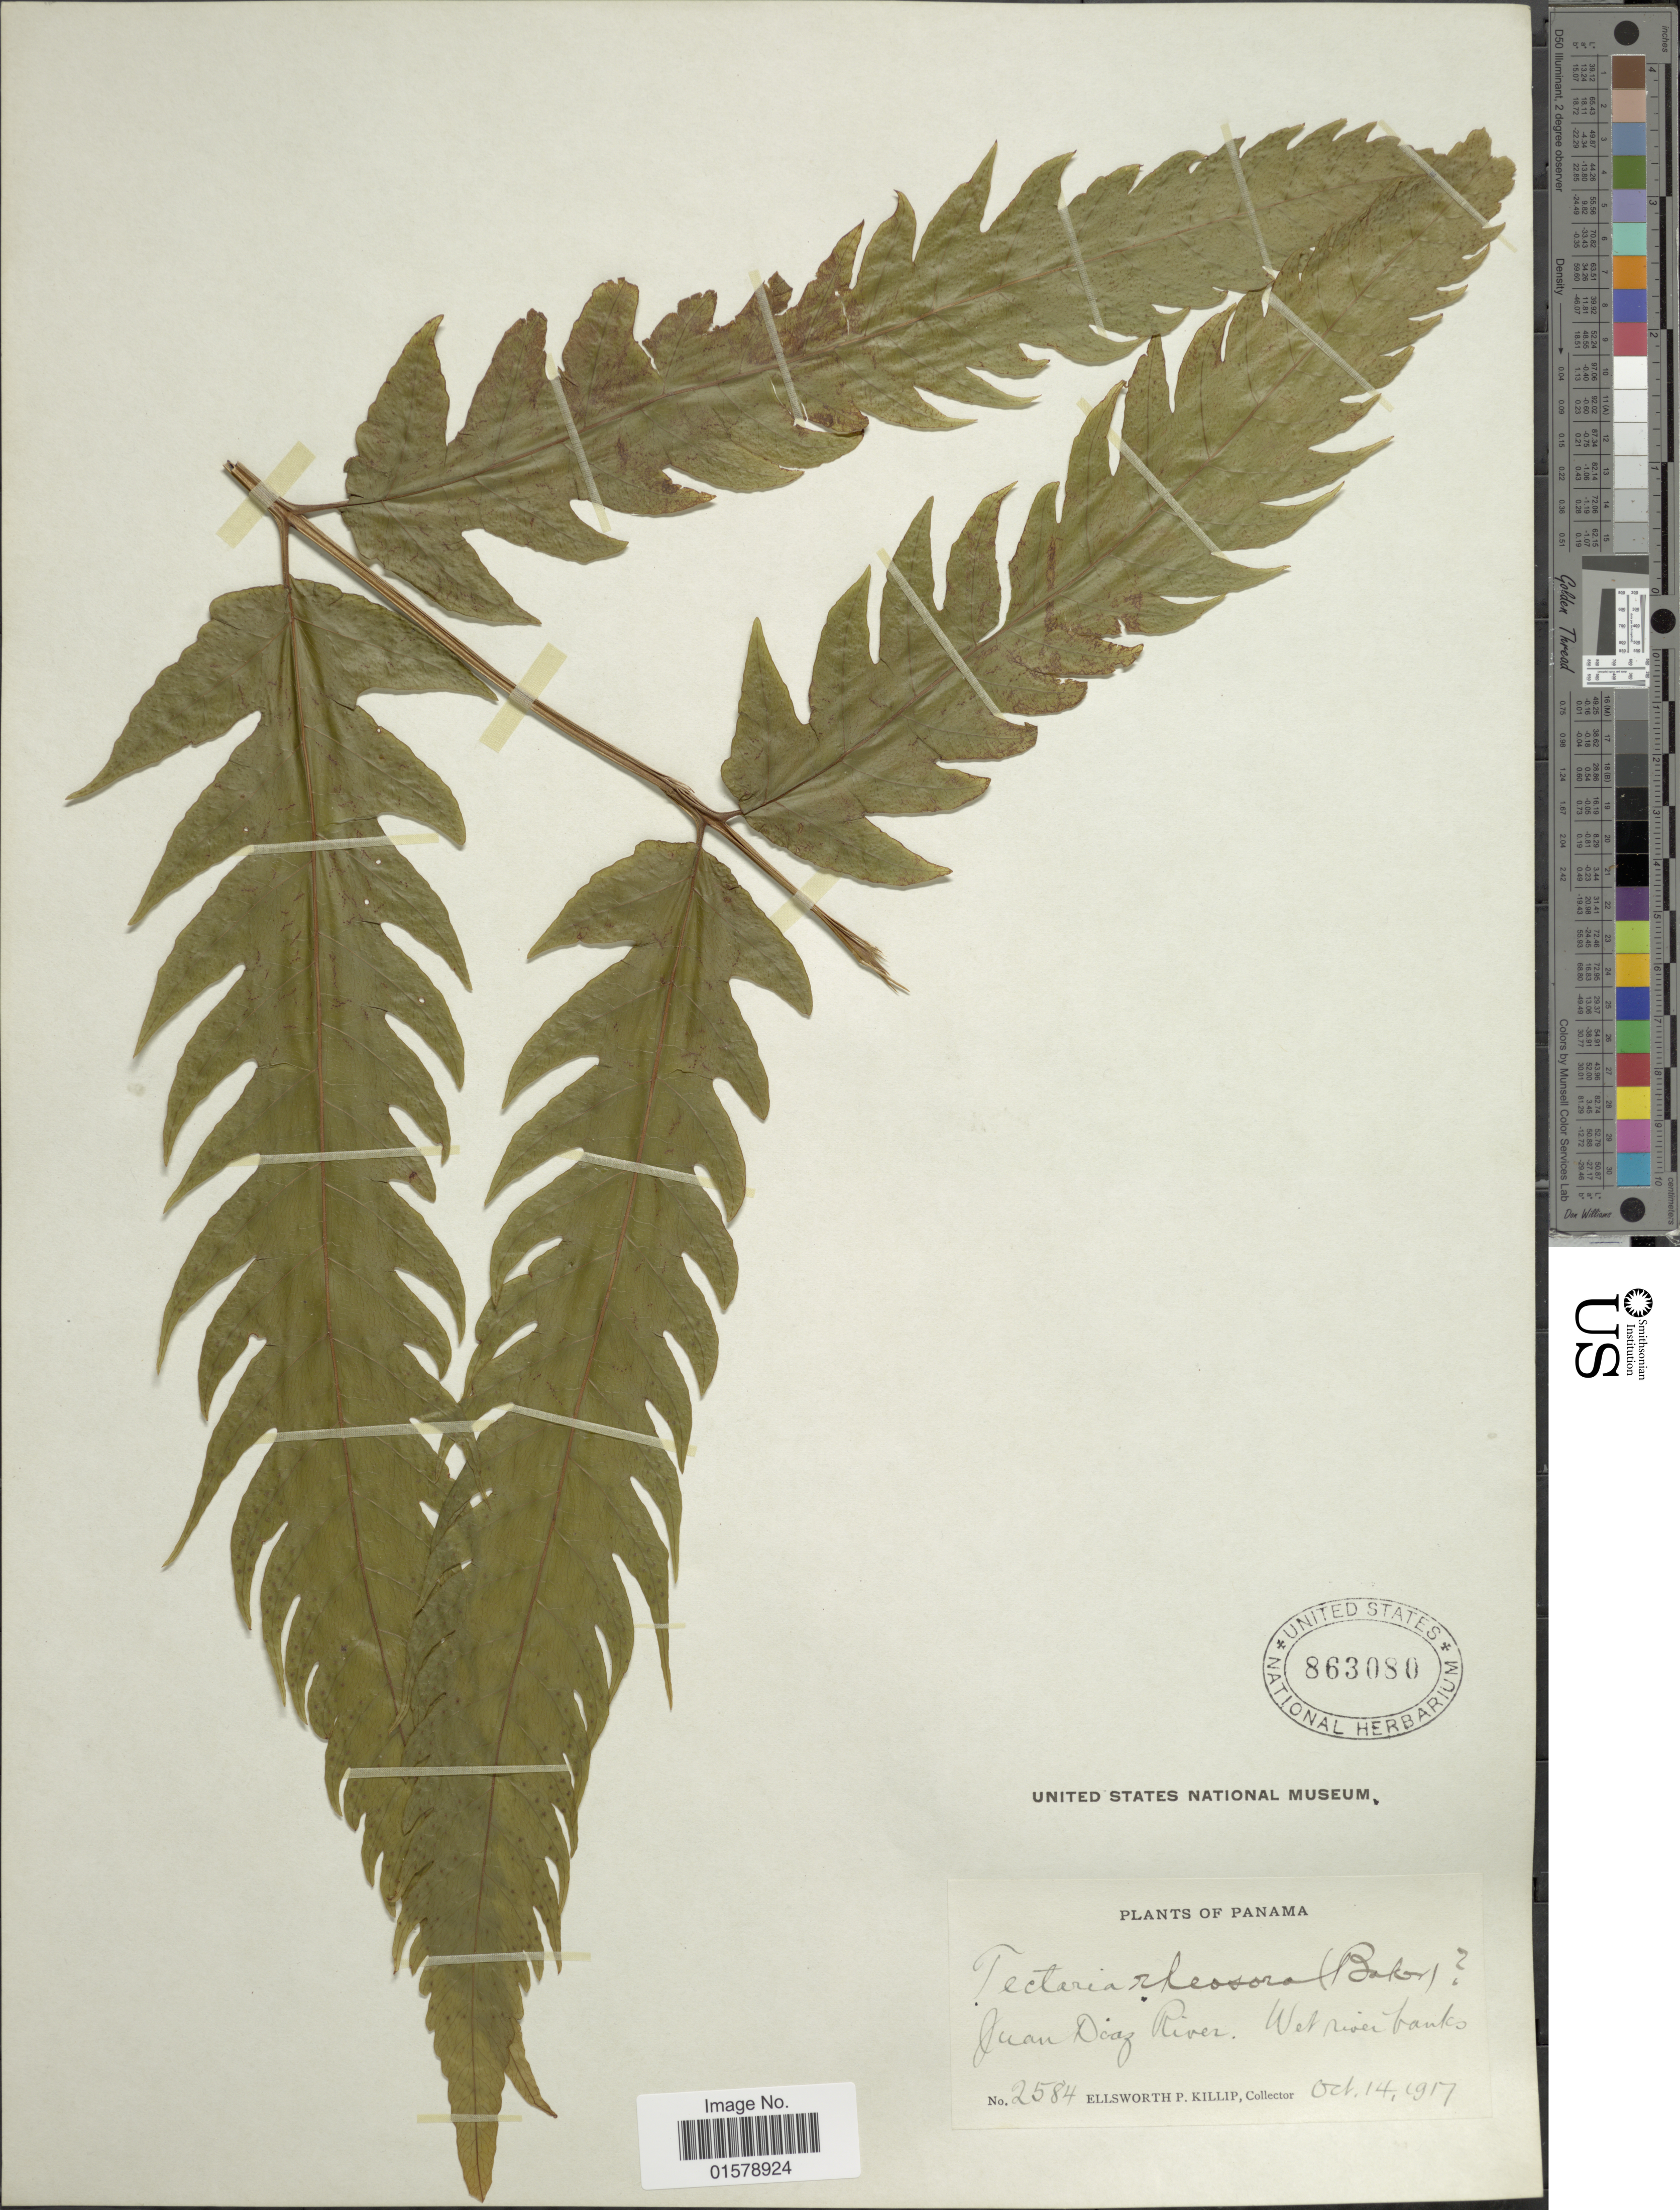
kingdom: Plantae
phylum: Tracheophyta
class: Polypodiopsida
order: Polypodiales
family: Tectariaceae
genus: Tectaria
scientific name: Tectaria rivalis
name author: (Mett. ex Kuhn) C. Chr.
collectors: E. P. Killip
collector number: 2584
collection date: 1917-10-14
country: Panama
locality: Juan Diaz River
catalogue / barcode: US 863080